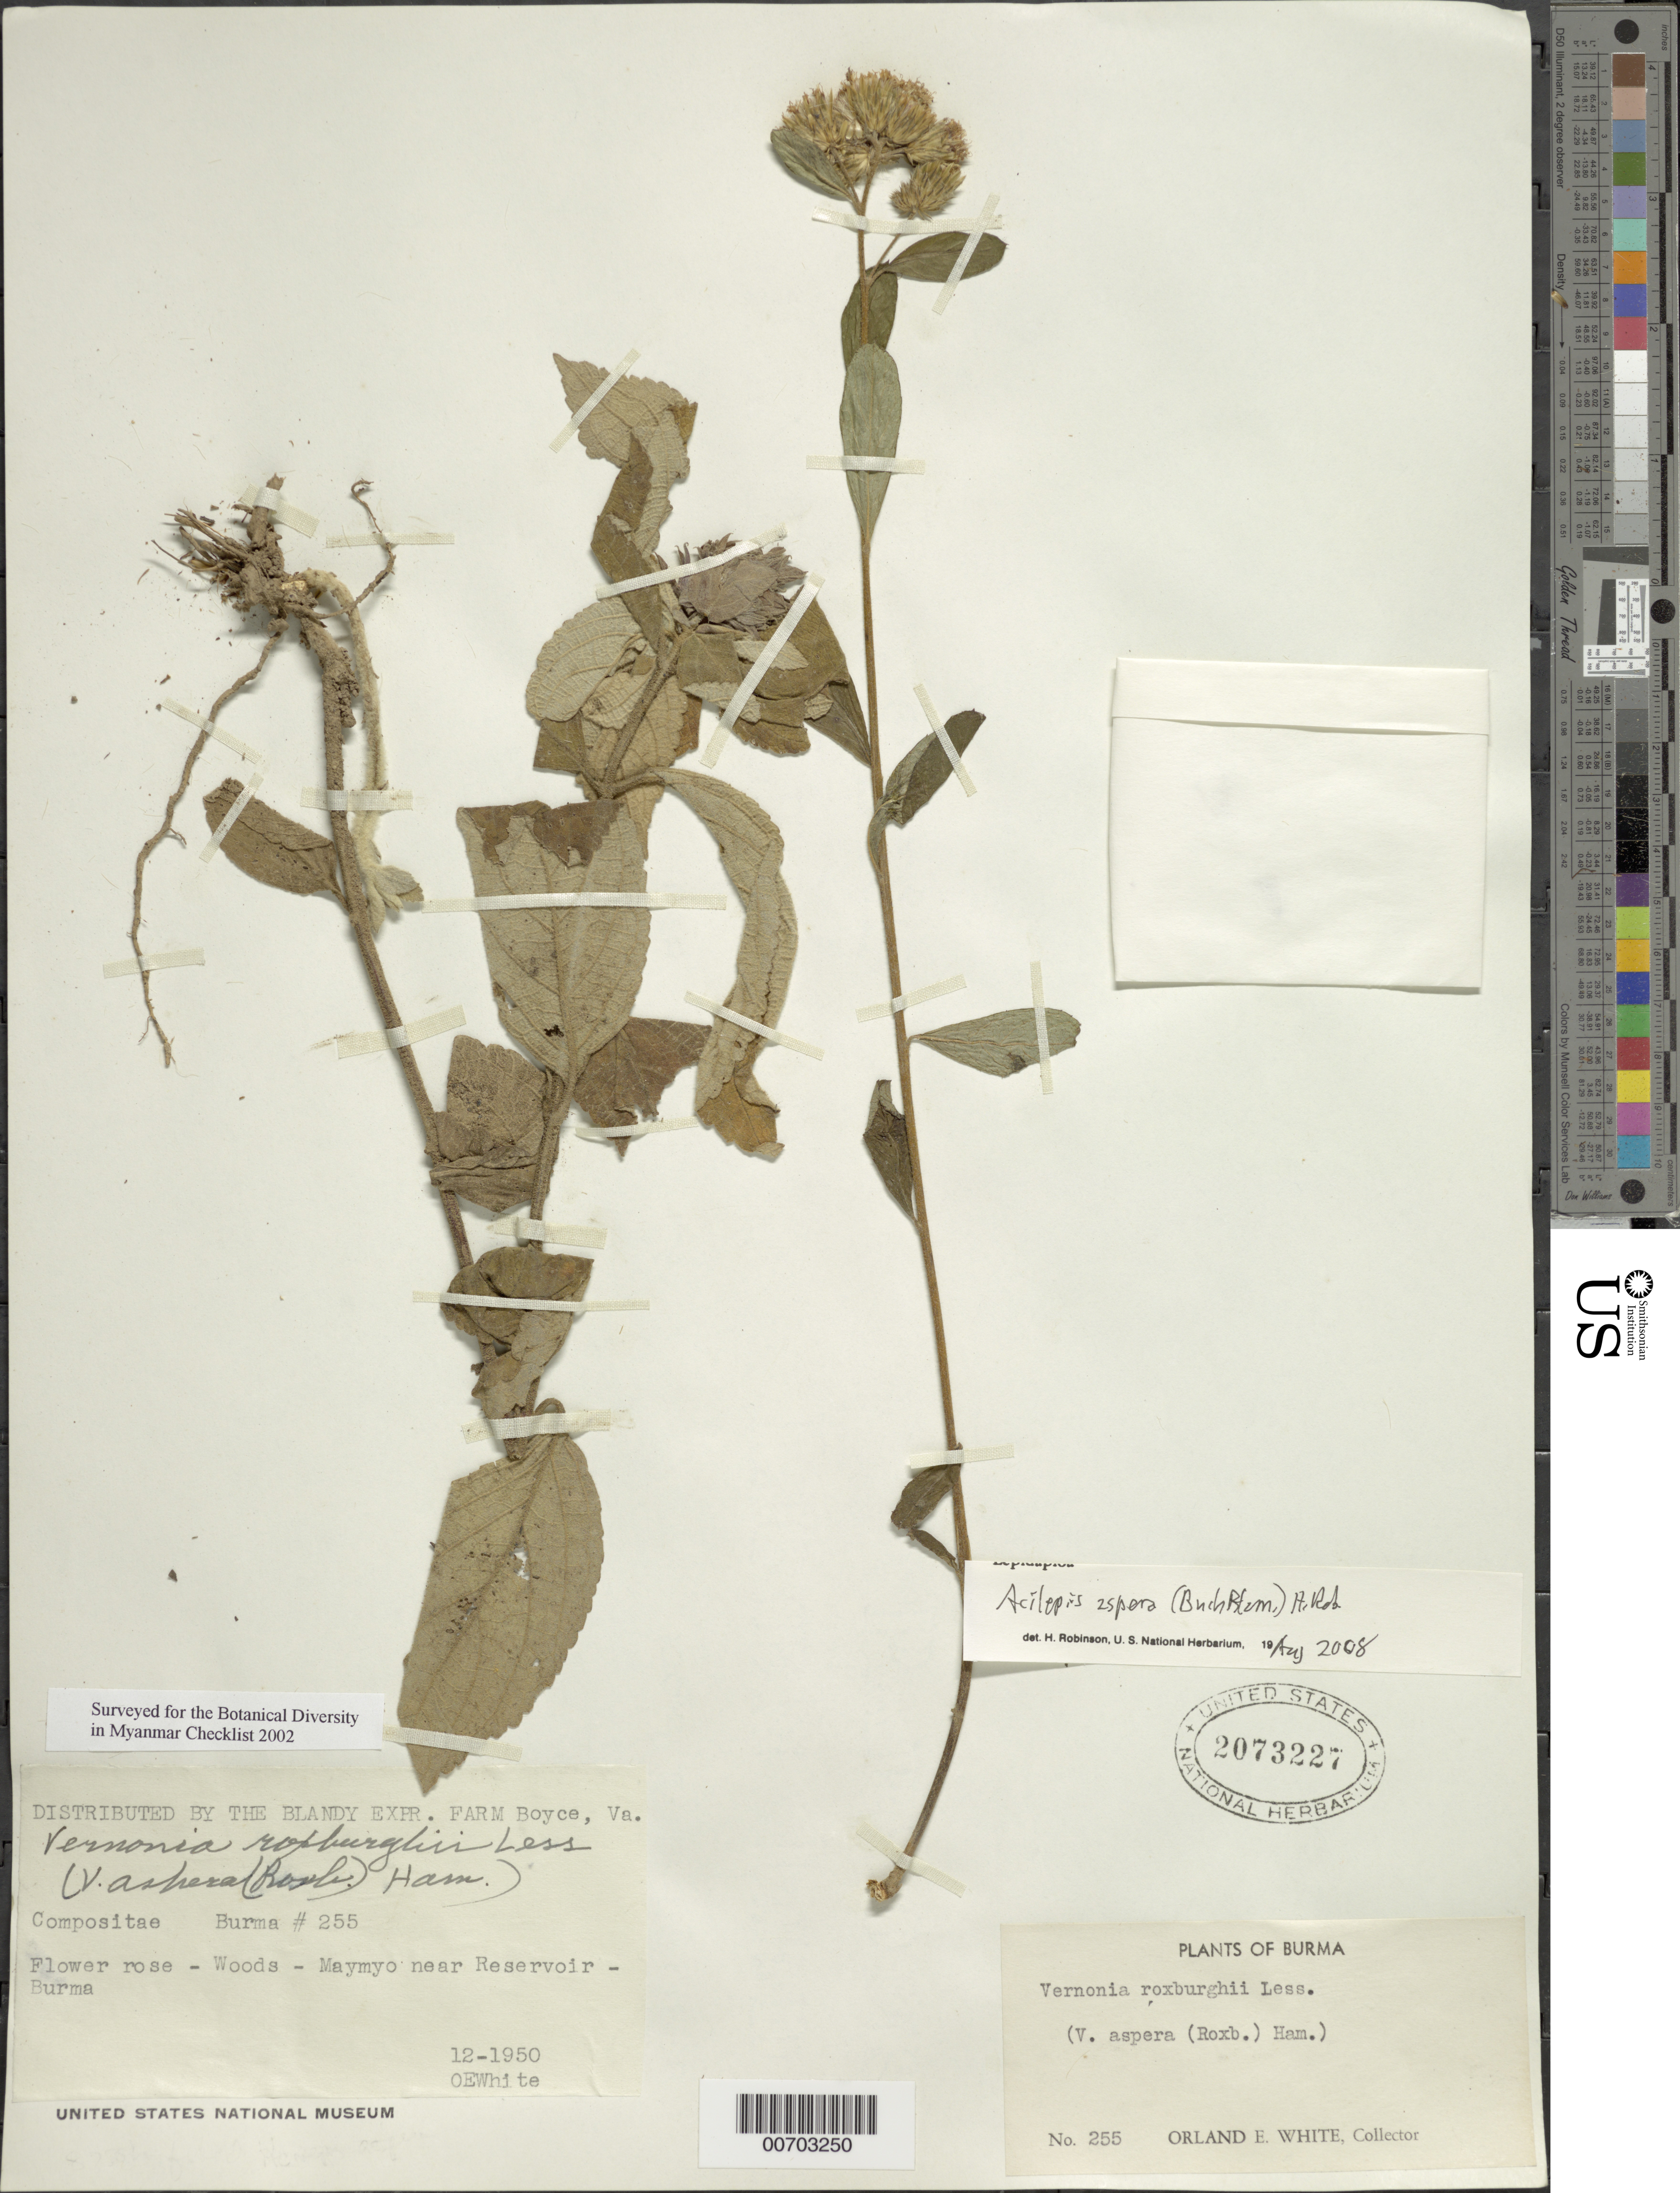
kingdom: Plantae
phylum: Tracheophyta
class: Magnoliopsida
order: Asterales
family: Asteraceae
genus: Acilepis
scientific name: Acilepis aspera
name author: (Buch.-Ham.) H. Rob.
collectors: O. E. White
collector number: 255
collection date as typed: Dec 1950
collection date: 1950-12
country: Myanmar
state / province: Mandalay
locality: Maymyo, near Reservoir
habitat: Woods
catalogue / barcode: US 2073227